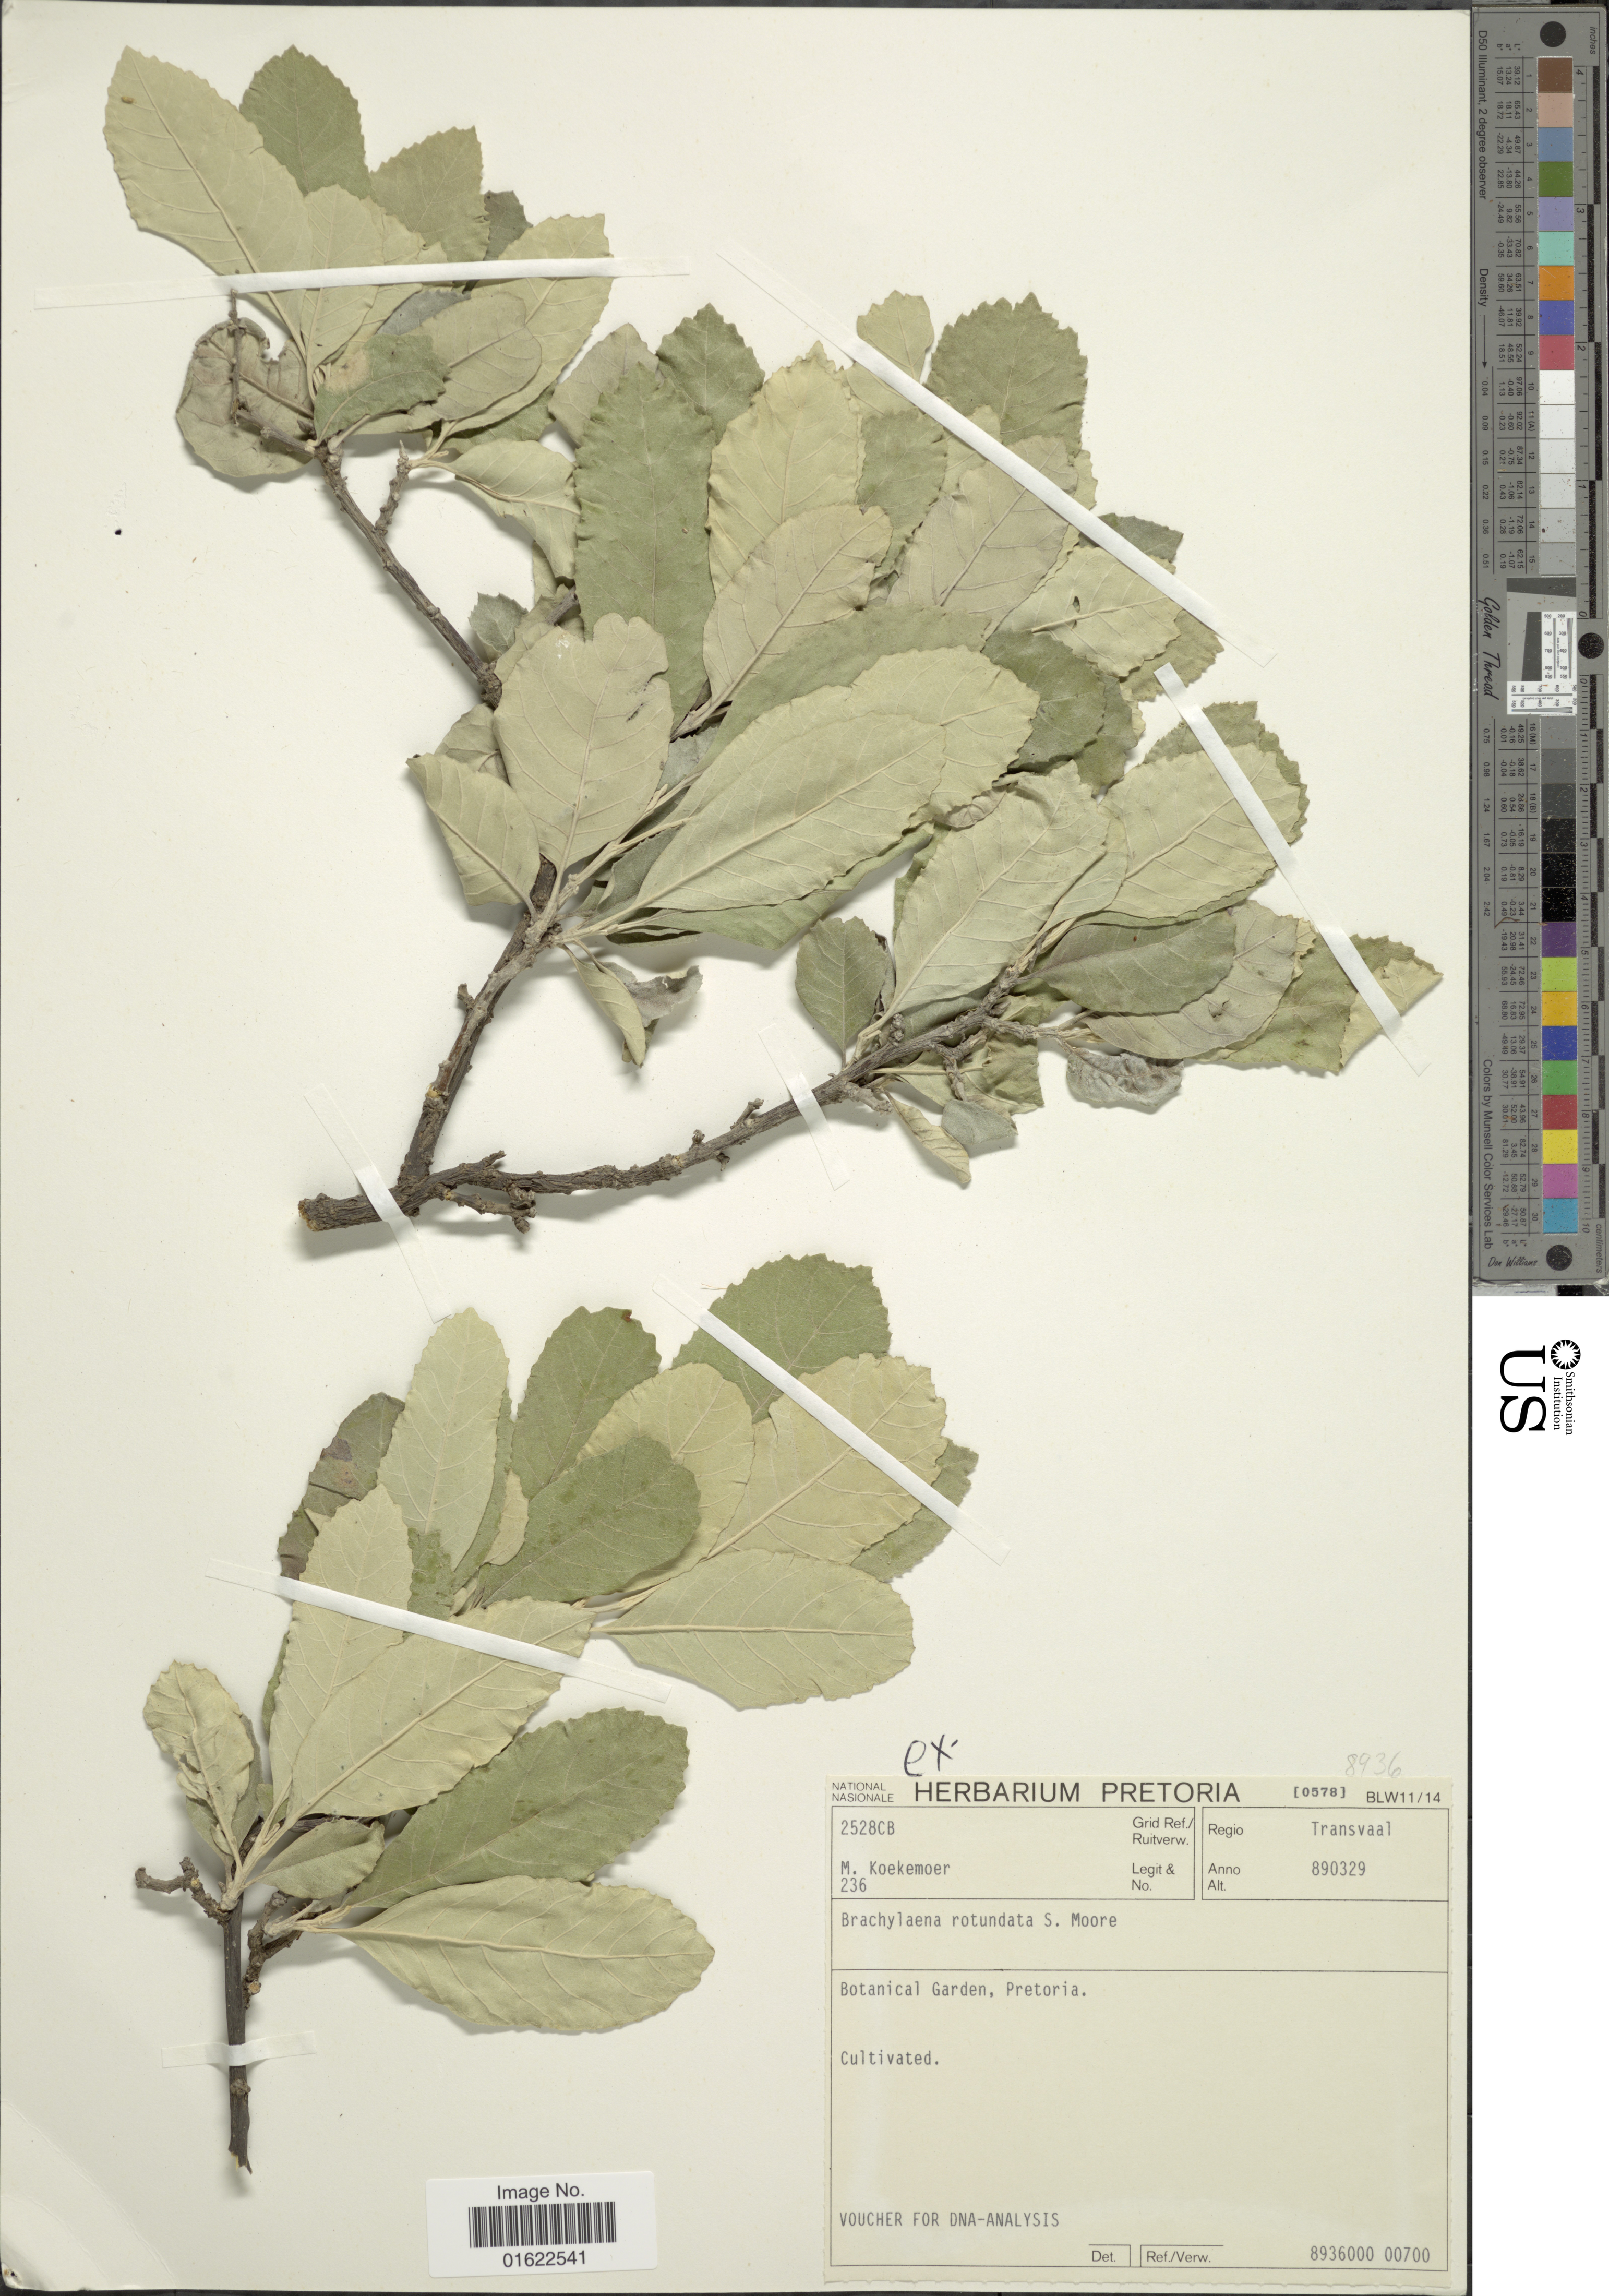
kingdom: Plantae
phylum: Tracheophyta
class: Magnoliopsida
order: Asterales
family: Asteraceae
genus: Brachylaena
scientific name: Brachylaena rotundata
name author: S. Moore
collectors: M. Koekemoer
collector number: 236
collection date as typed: Transcribed d/m/y: 29/3/89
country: South Africa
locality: Regio Transvaal, Botanical Garden, Pretoria